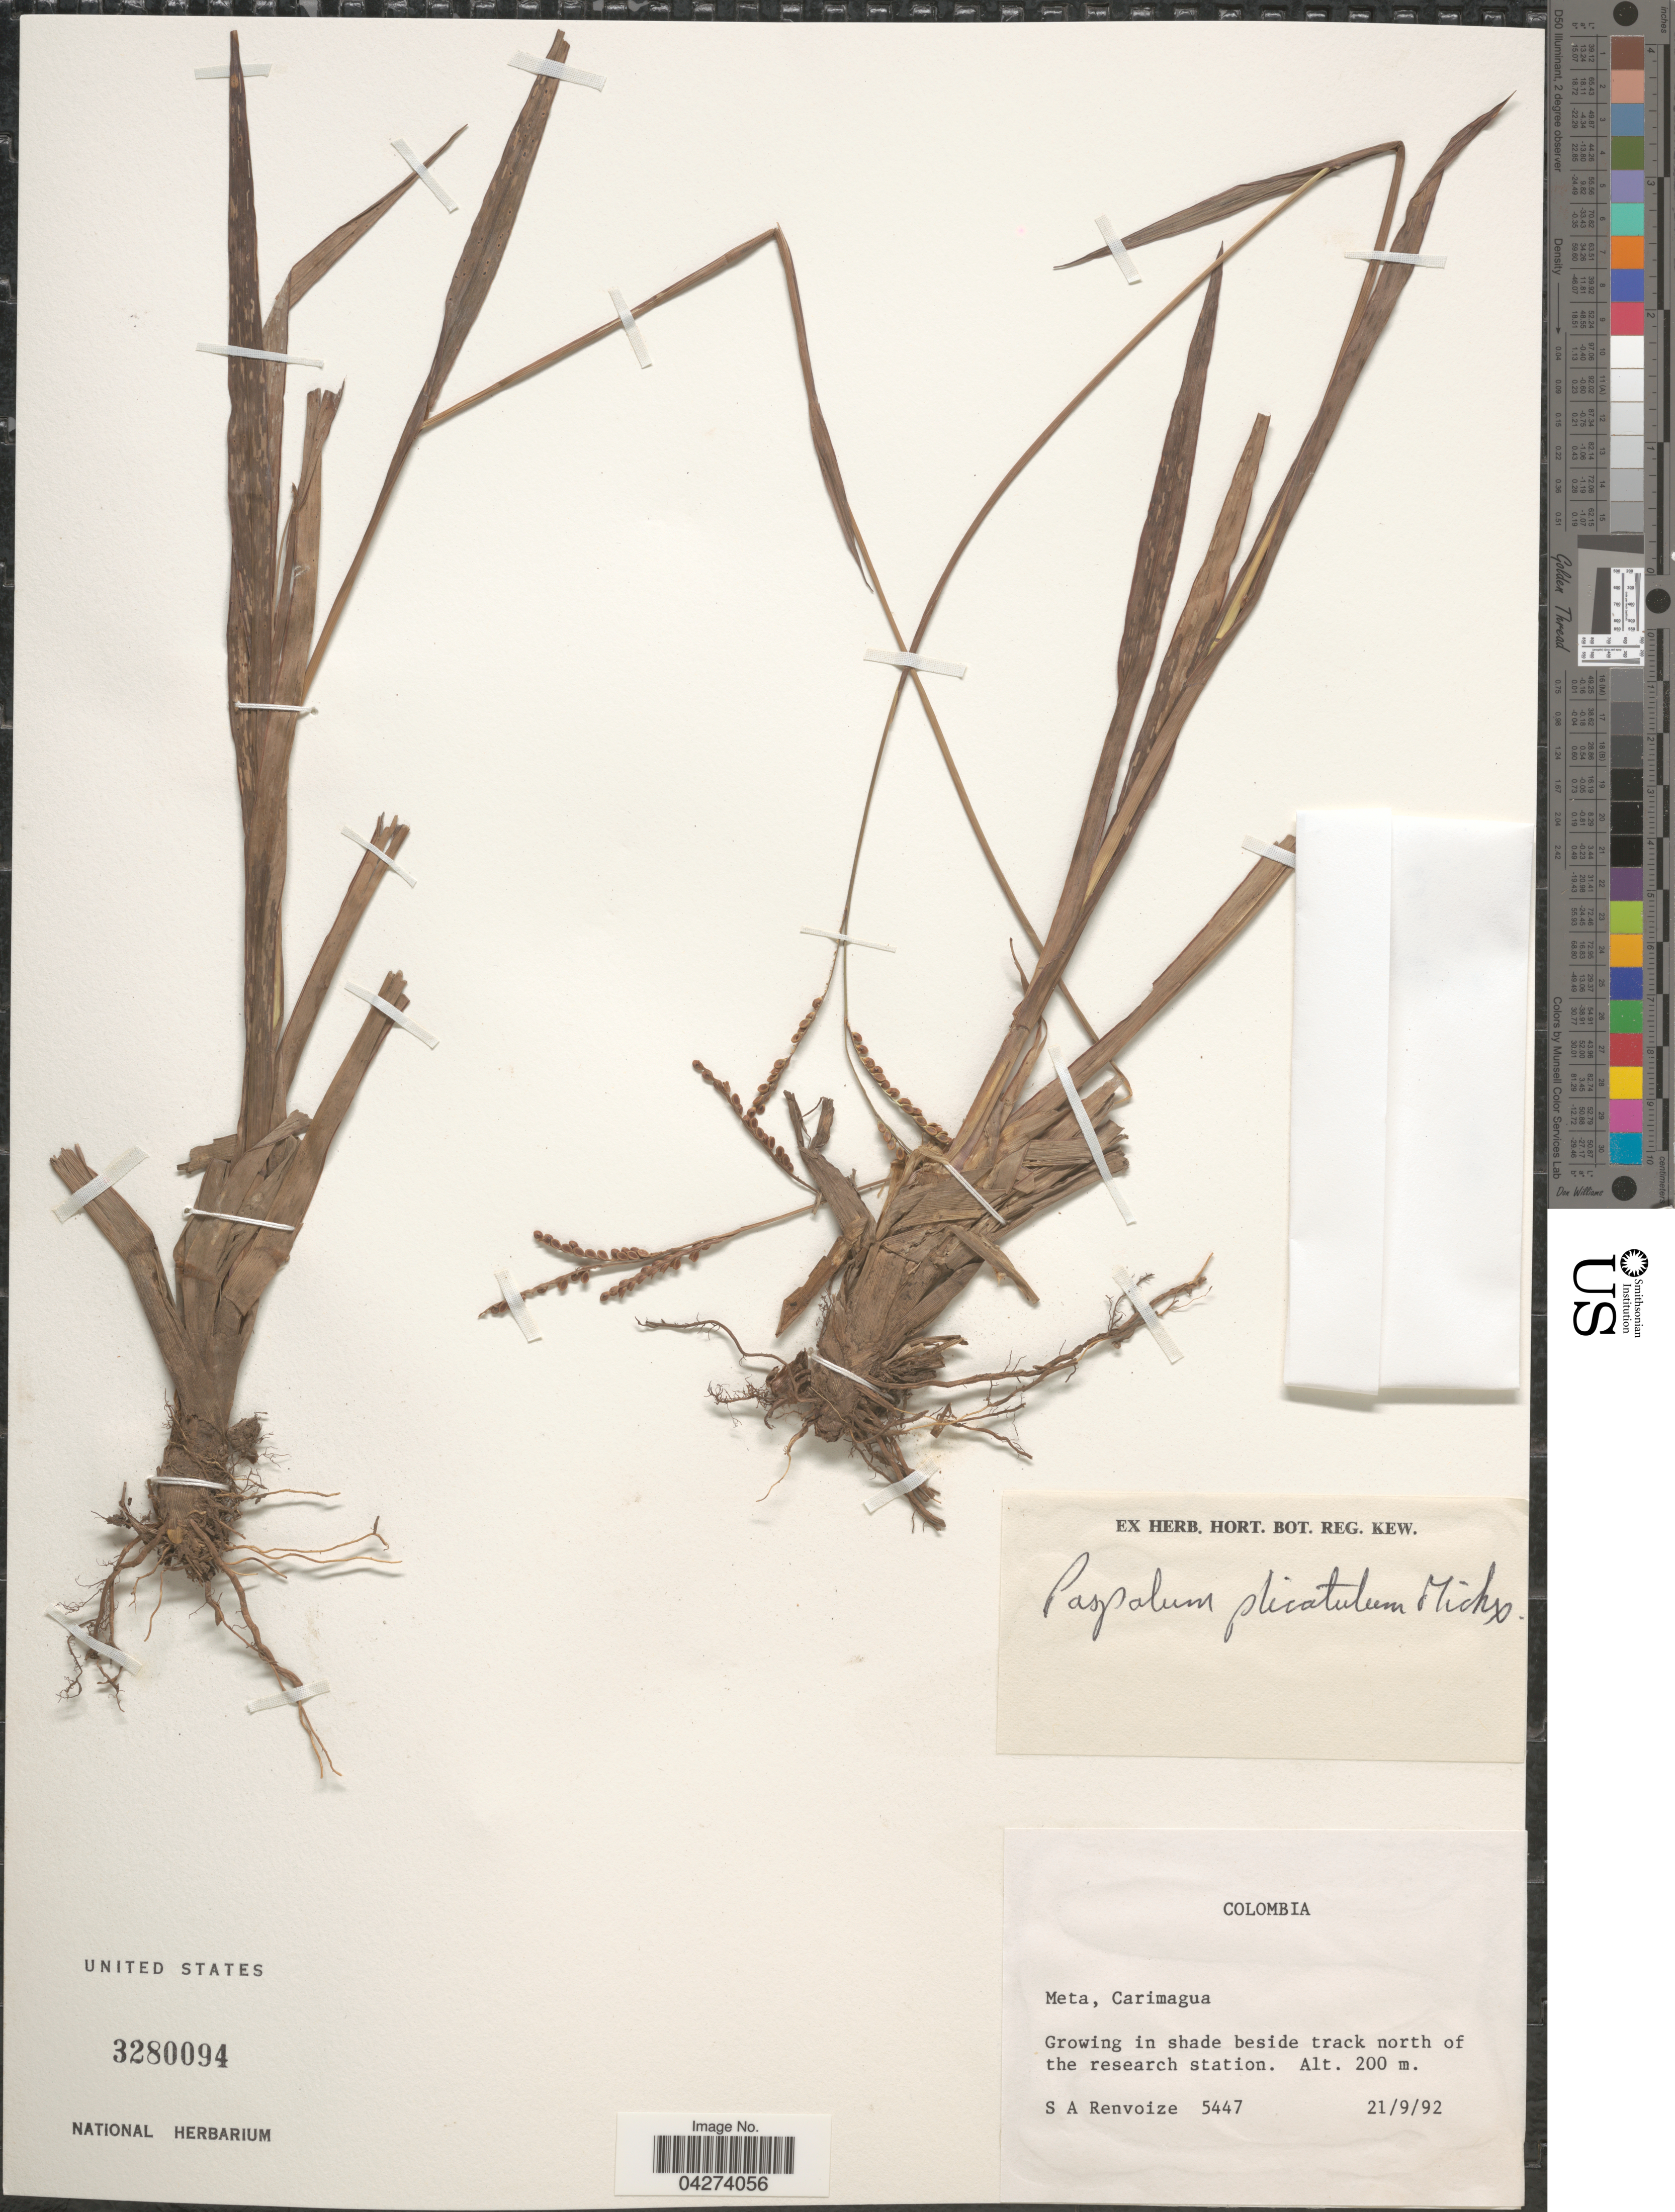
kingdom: Plantae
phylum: Tracheophyta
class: Liliopsida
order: Poales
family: Poaceae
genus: Paspalum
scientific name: Paspalum plicatulum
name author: Michx.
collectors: S. A. Renvoize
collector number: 5447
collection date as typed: Transcribed d/m/y: 21/9/92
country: Colombia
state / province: Meta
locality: Carimagua. Growing in shade bside track north of the research station.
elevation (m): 200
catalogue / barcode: US 3280094